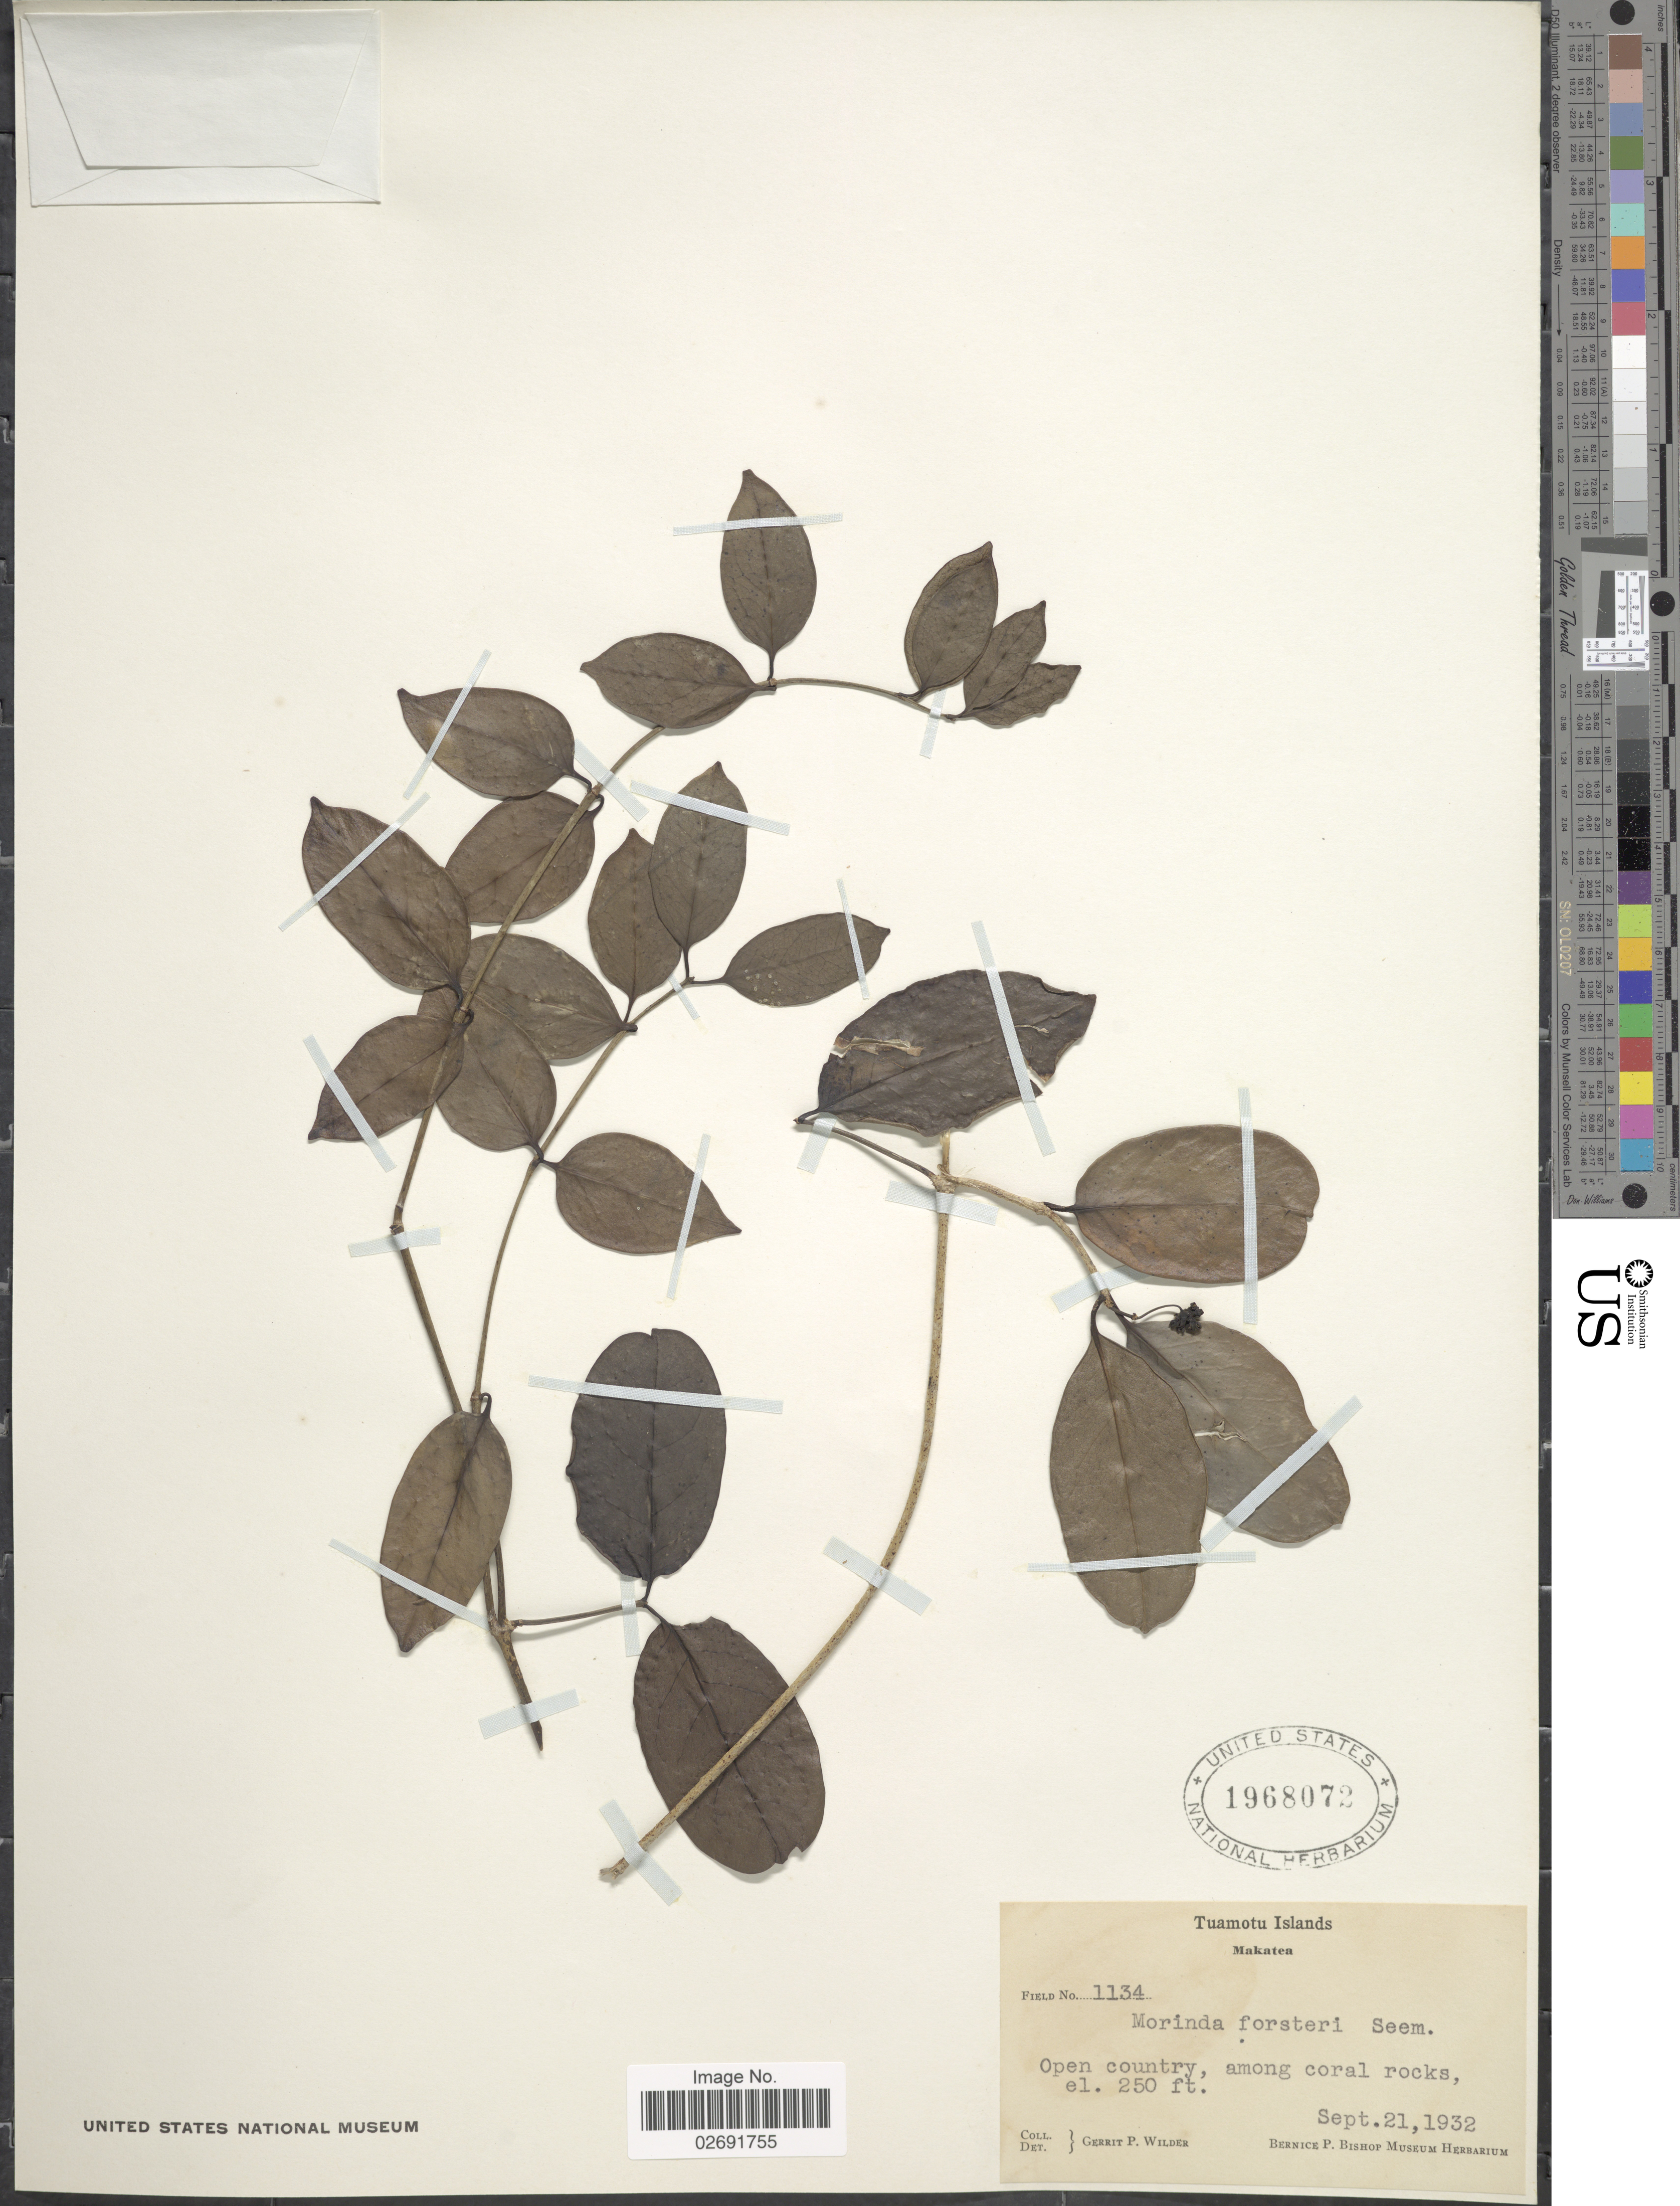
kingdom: Plantae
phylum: Tracheophyta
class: Magnoliopsida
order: Gentianales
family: Rubiaceae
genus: Gynochthodes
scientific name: Gynochthodes umbellata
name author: (L.) Razafim. & B. Bremer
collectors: G. Wilder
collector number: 1134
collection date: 1932-09-21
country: French Polynesia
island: Makatea [Aurora]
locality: Tuamotu Islands. Makatea. Open country, among coral rocks.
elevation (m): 76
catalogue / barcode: US 1968072